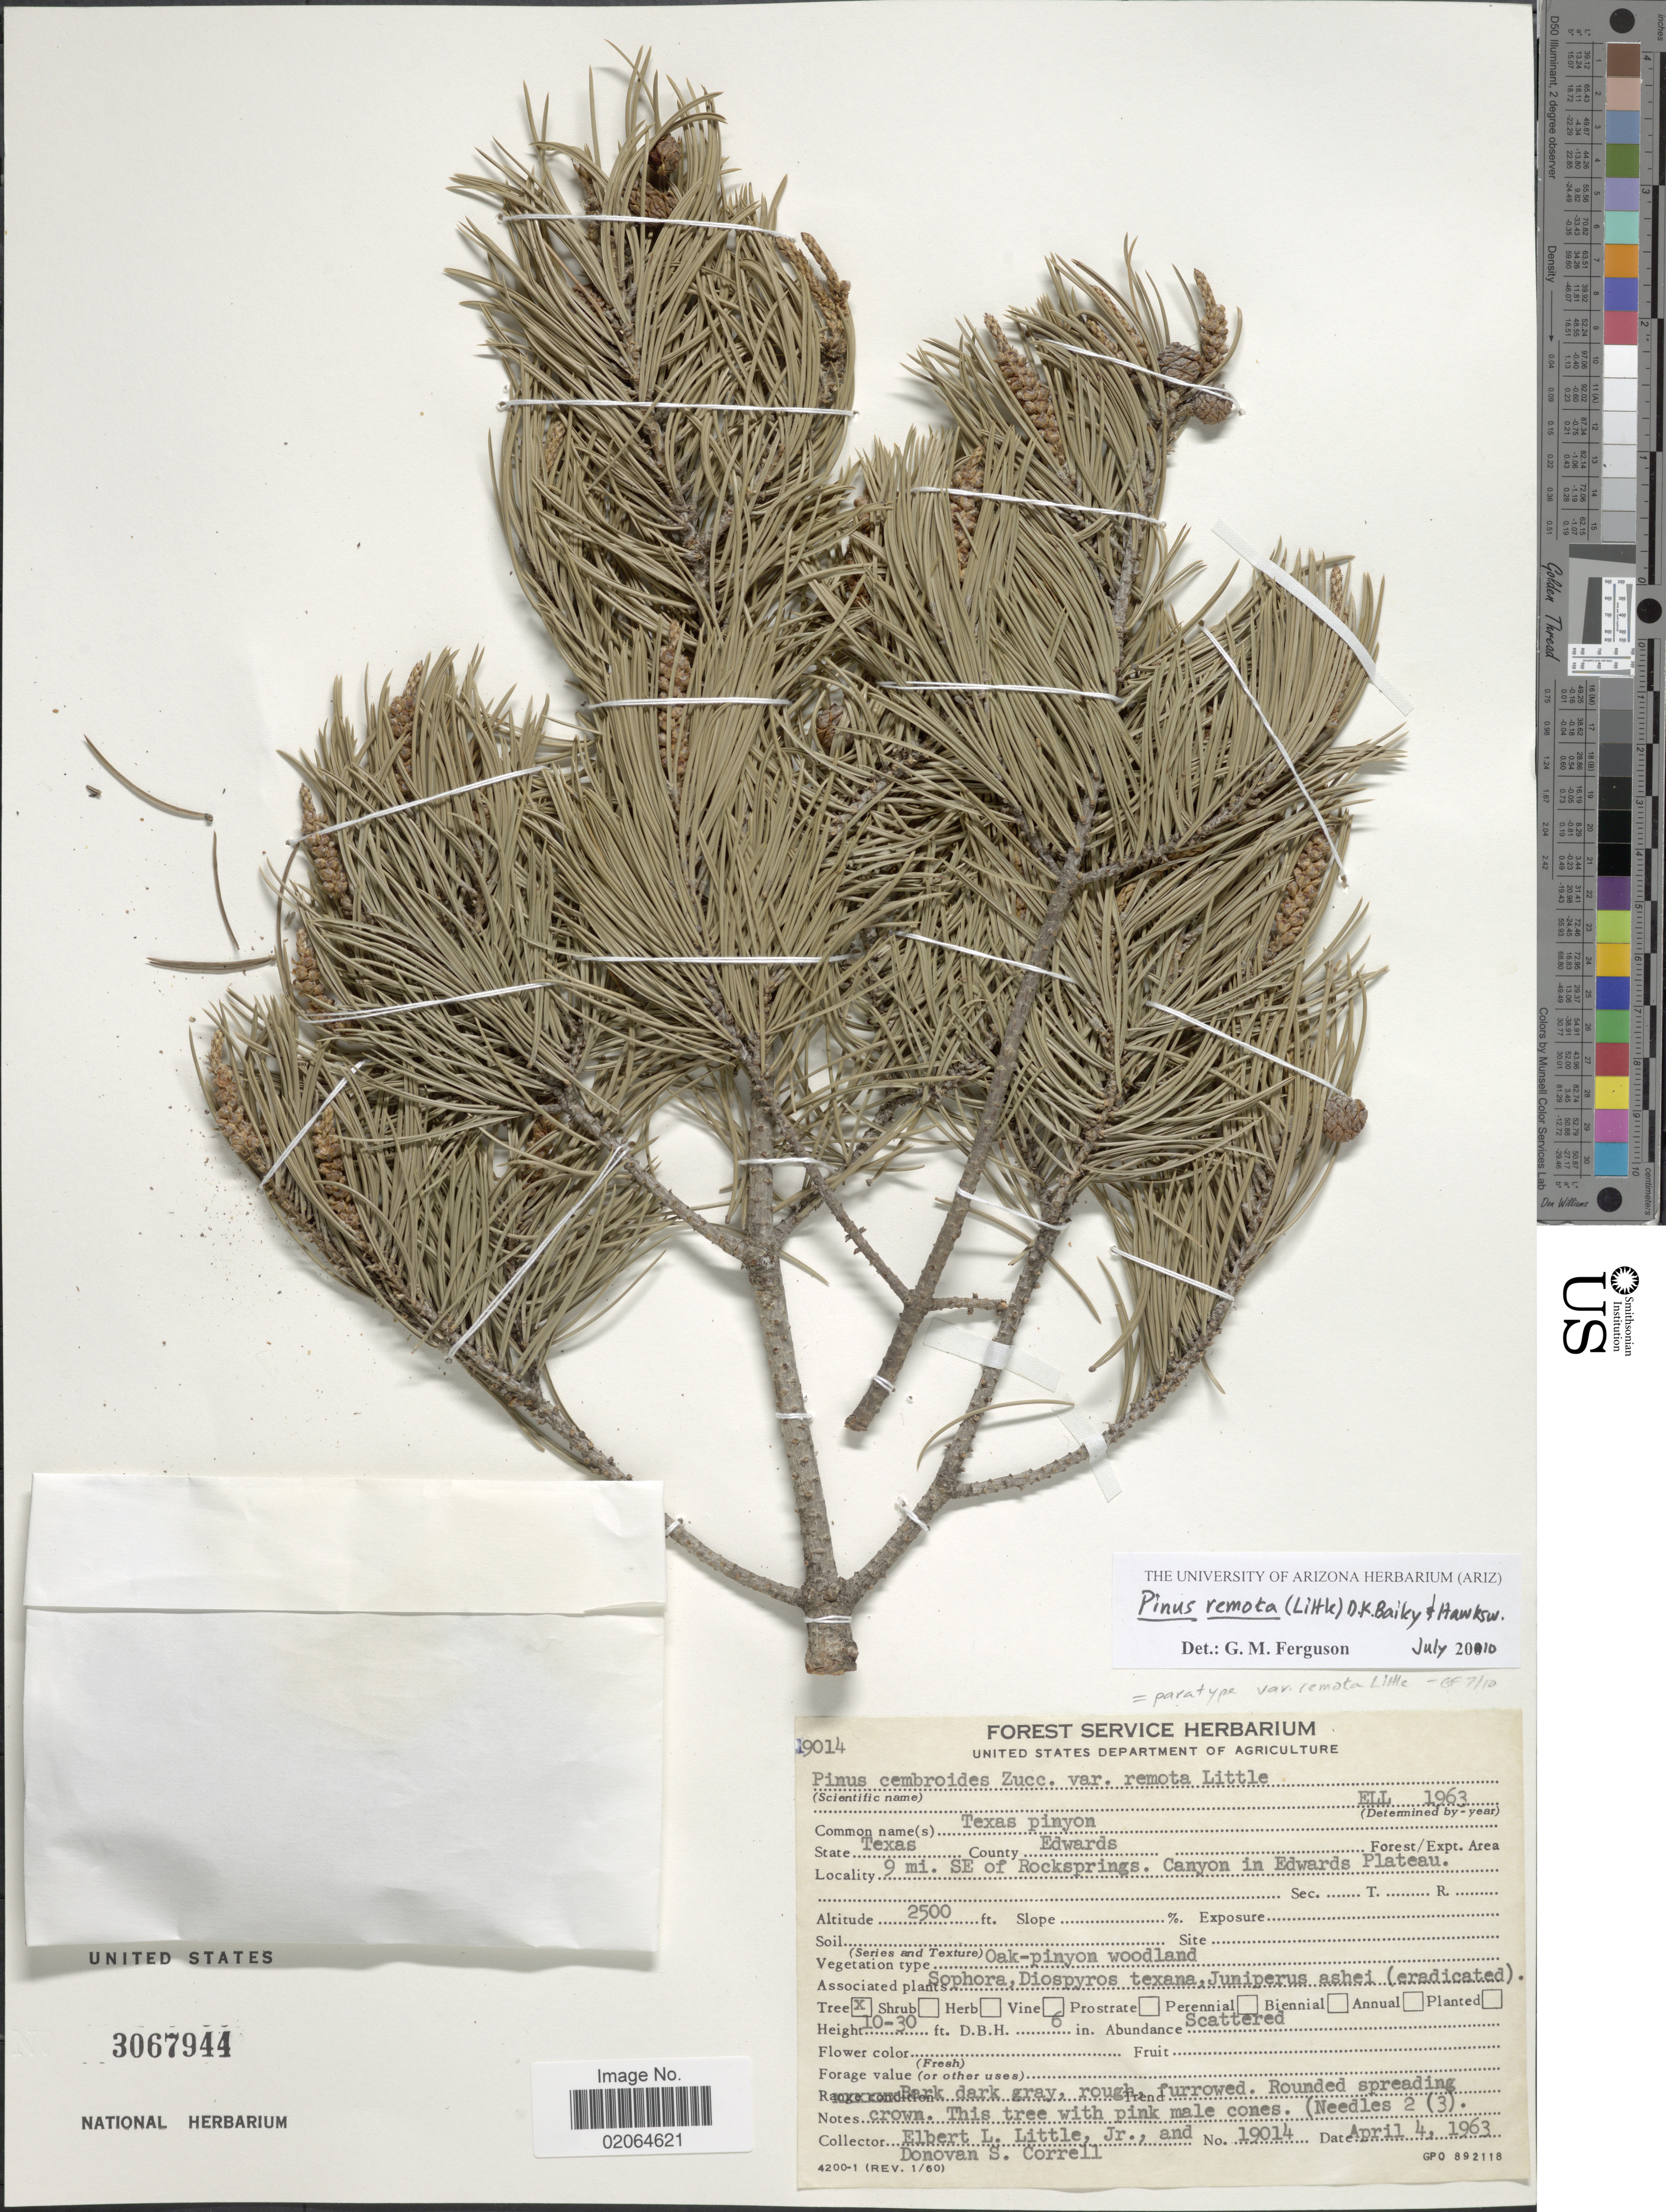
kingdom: Plantae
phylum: Tracheophyta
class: Pinopsida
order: Pinales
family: Pinaceae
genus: Pinus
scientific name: Pinus remota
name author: (Little) D.K. Bailey & D. Hawksw.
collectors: E. L. Little & D. S. Correll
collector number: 19014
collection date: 1963-04-04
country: United States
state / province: Texas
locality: State Texas, County Edwards, 9 mi. SE of Rocksprings, Canyon in Edwards Plateau,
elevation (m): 762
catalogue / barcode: US 3067944